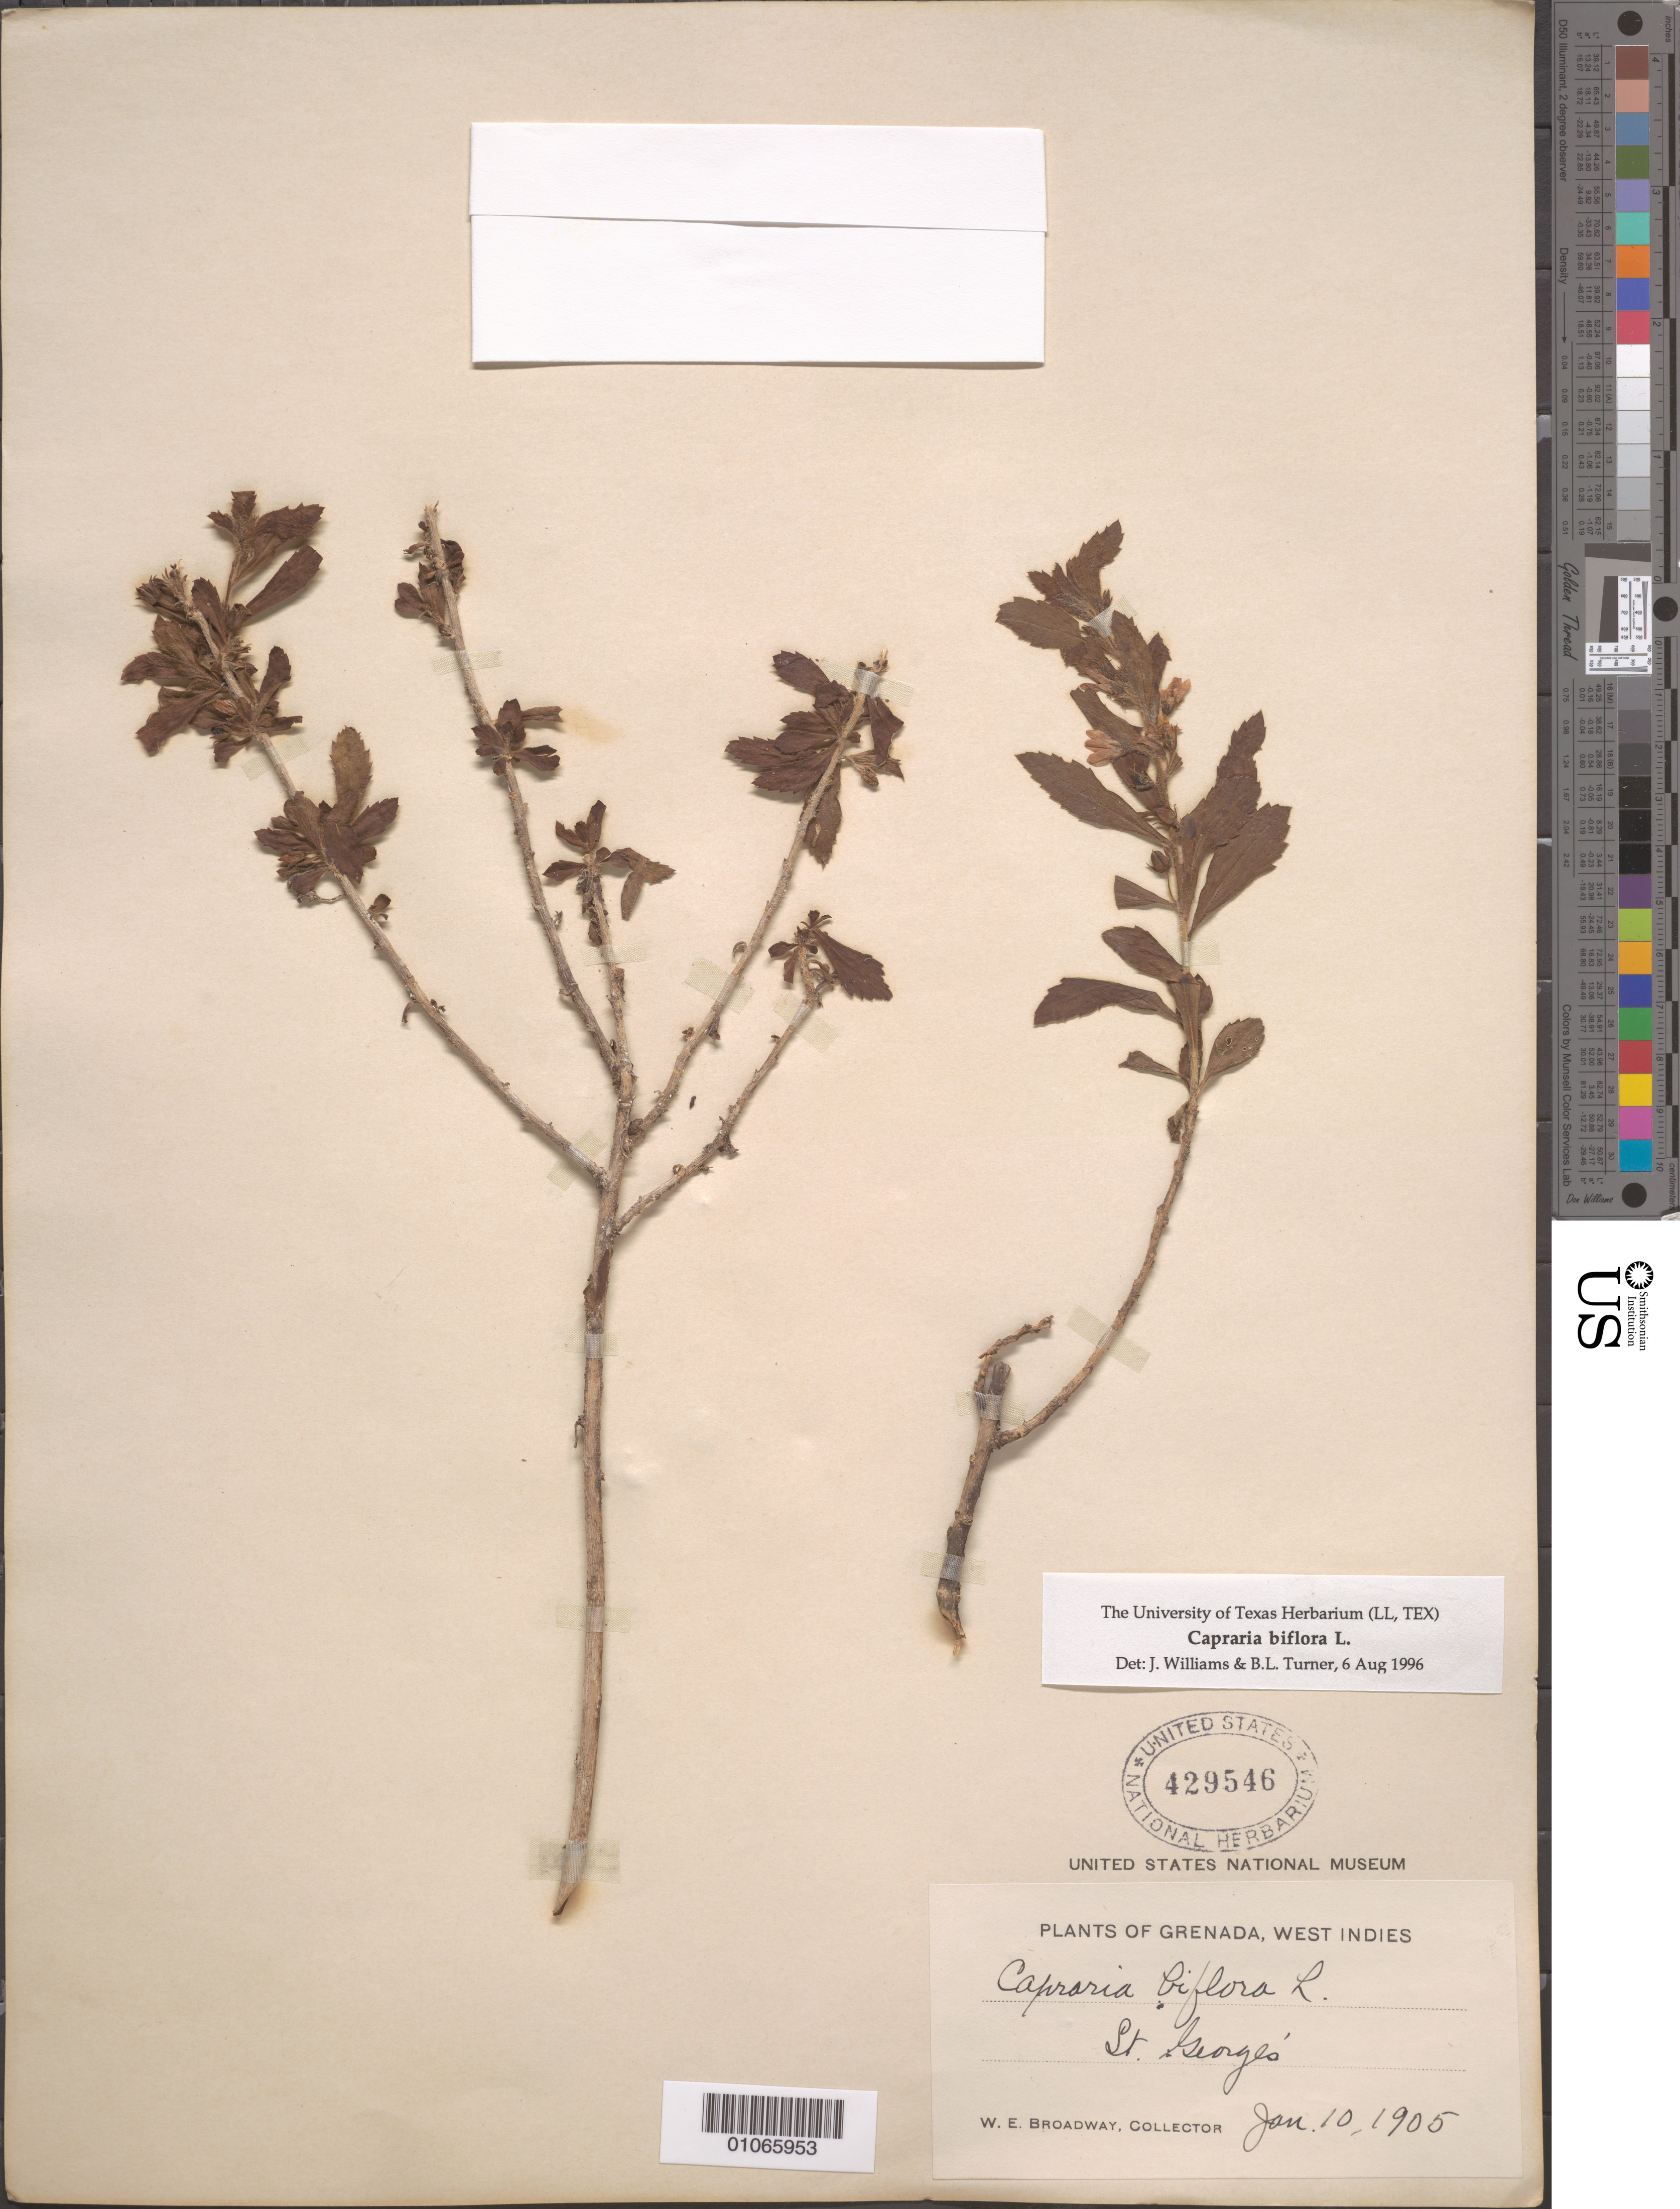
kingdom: Plantae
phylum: Tracheophyta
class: Magnoliopsida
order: Lamiales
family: Scrophulariaceae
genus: Capraria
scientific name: Capraria biflora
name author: L.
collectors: W. E. Broadway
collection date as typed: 10 Jan 1905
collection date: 1905-01-10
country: Grenada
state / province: Saint George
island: Grenada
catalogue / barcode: US 429546